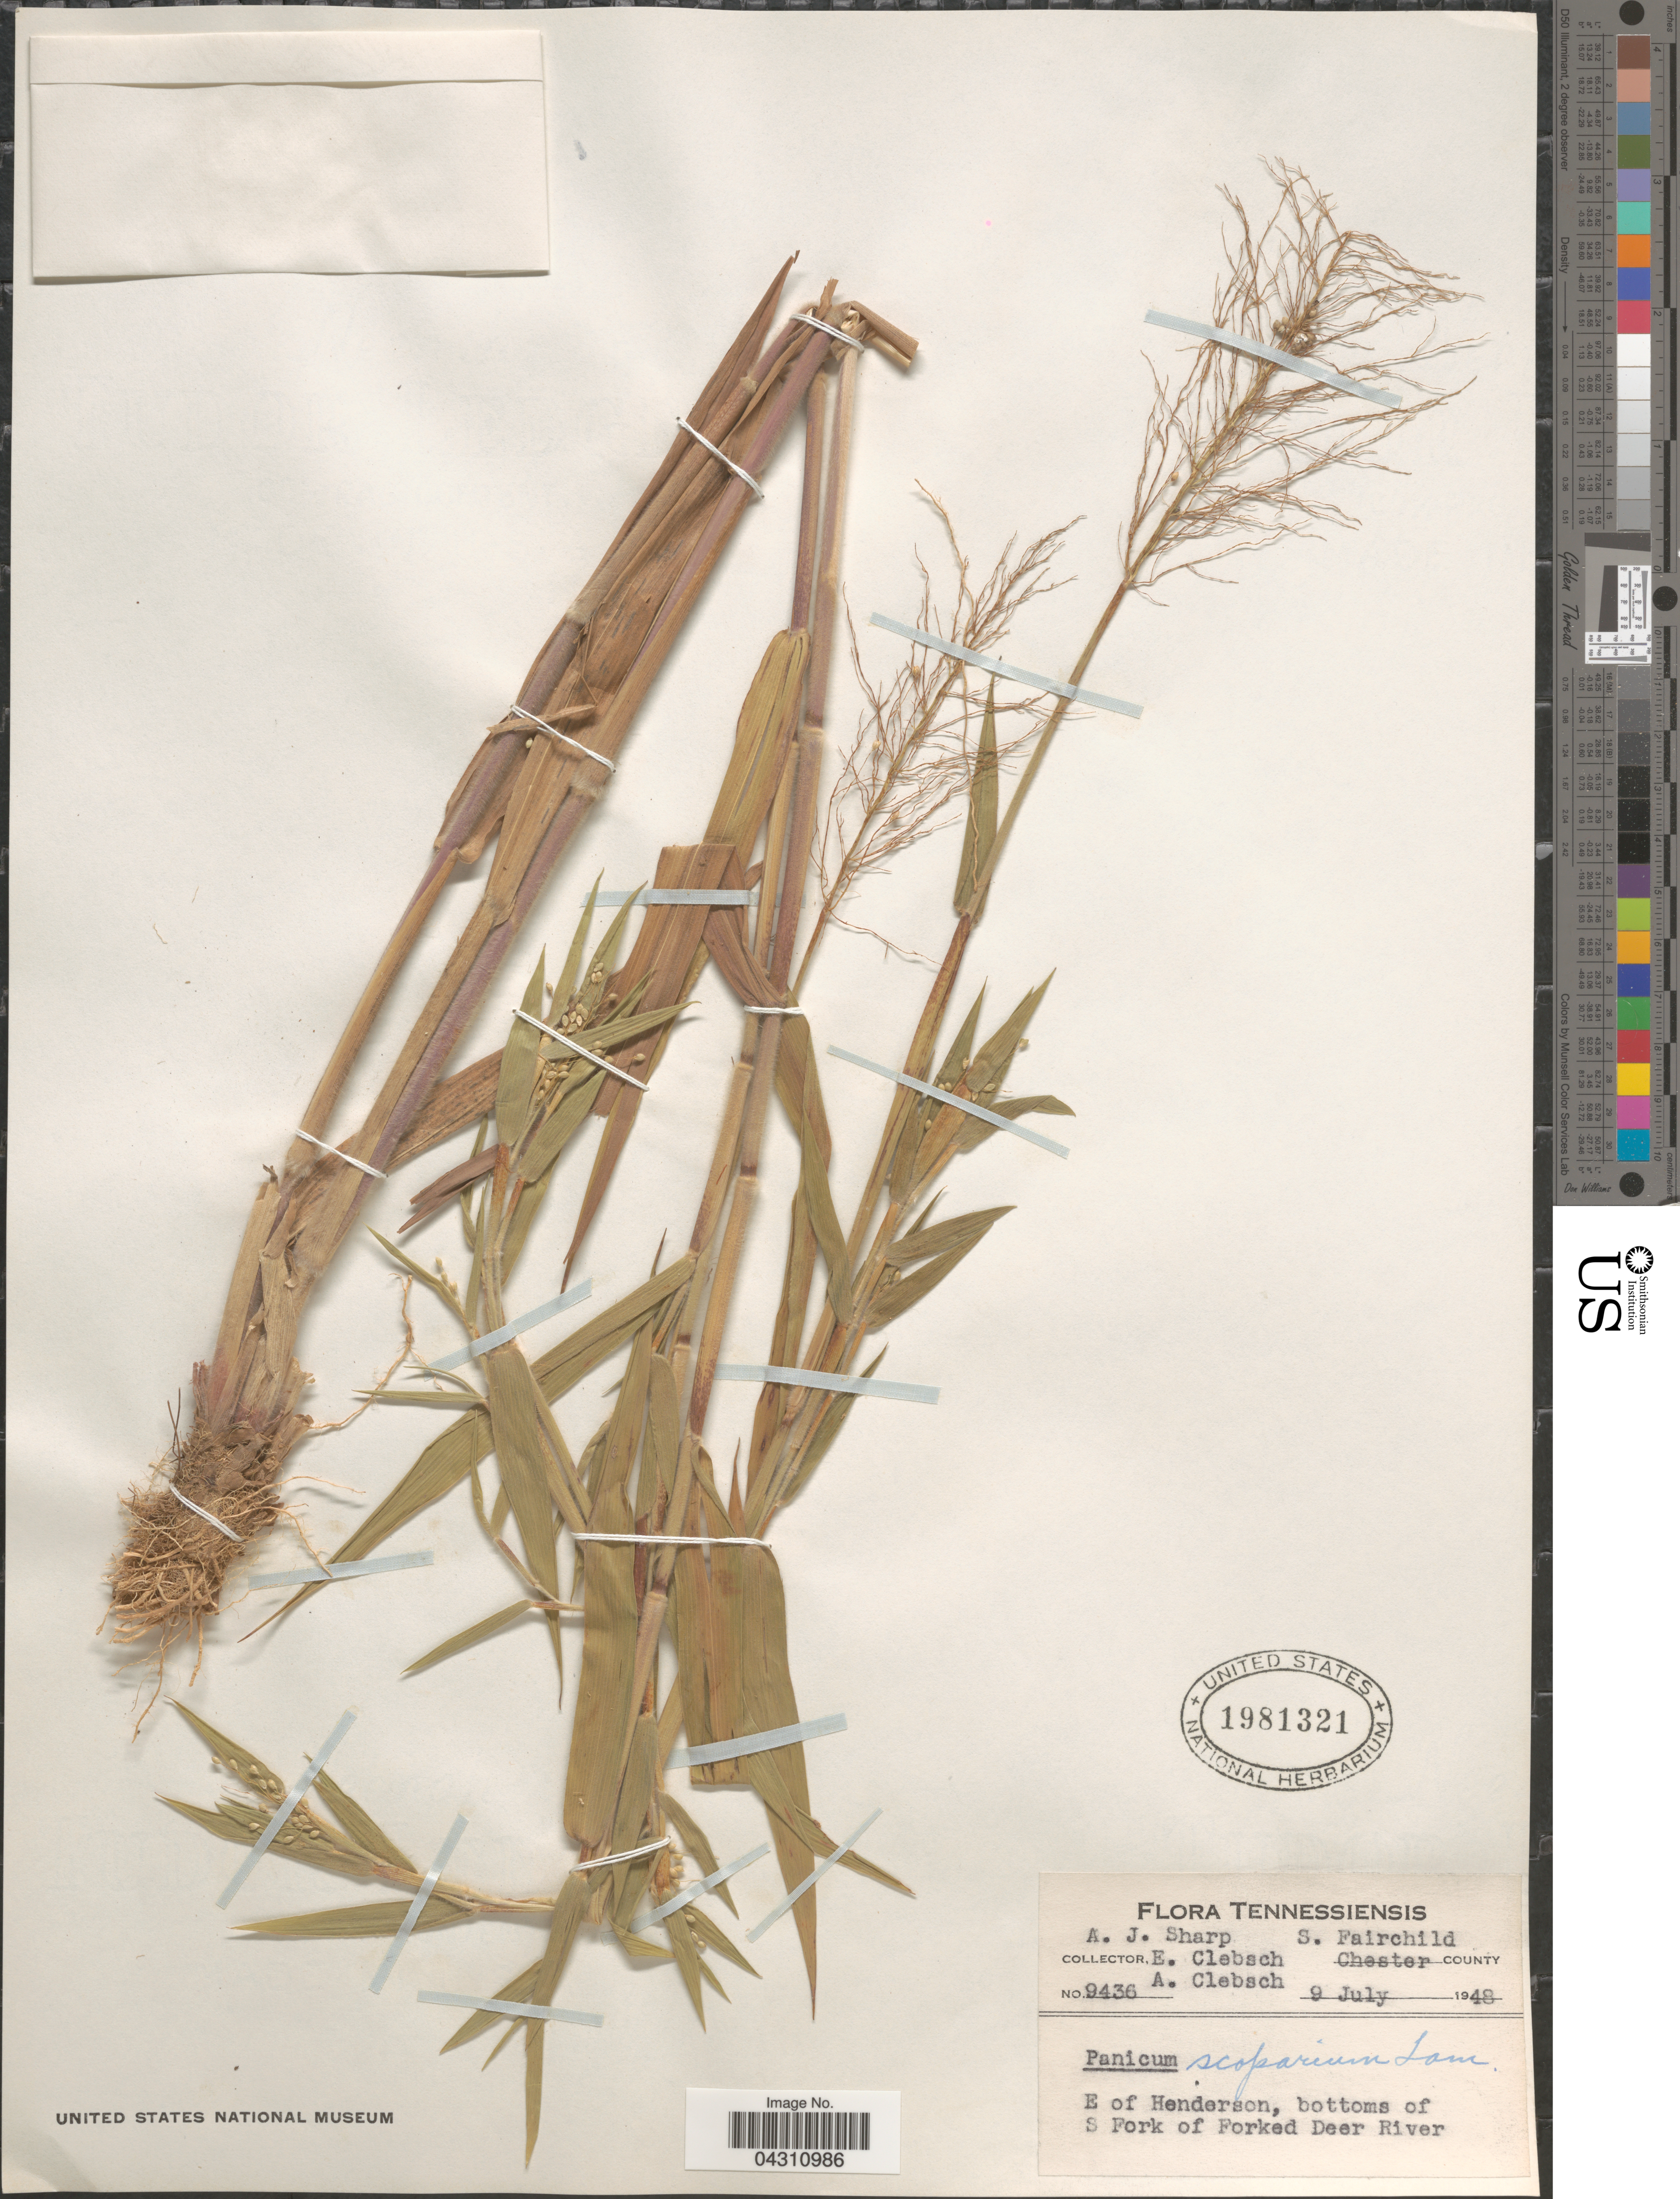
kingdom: Plantae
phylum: Tracheophyta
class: Liliopsida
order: Poales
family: Poaceae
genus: Dichanthelium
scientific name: Dichanthelium scoparium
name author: (Lam.) Gould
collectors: A. J. Sharp, S. Fairchild, E. Clebsch & A. Clebsch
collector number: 9436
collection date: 1948-07-09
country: United States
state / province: Tennessee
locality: Tennessiensis. Chester County. E of Henderson, bottoms of S Fork of Forked Deer River.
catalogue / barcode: US 1981321